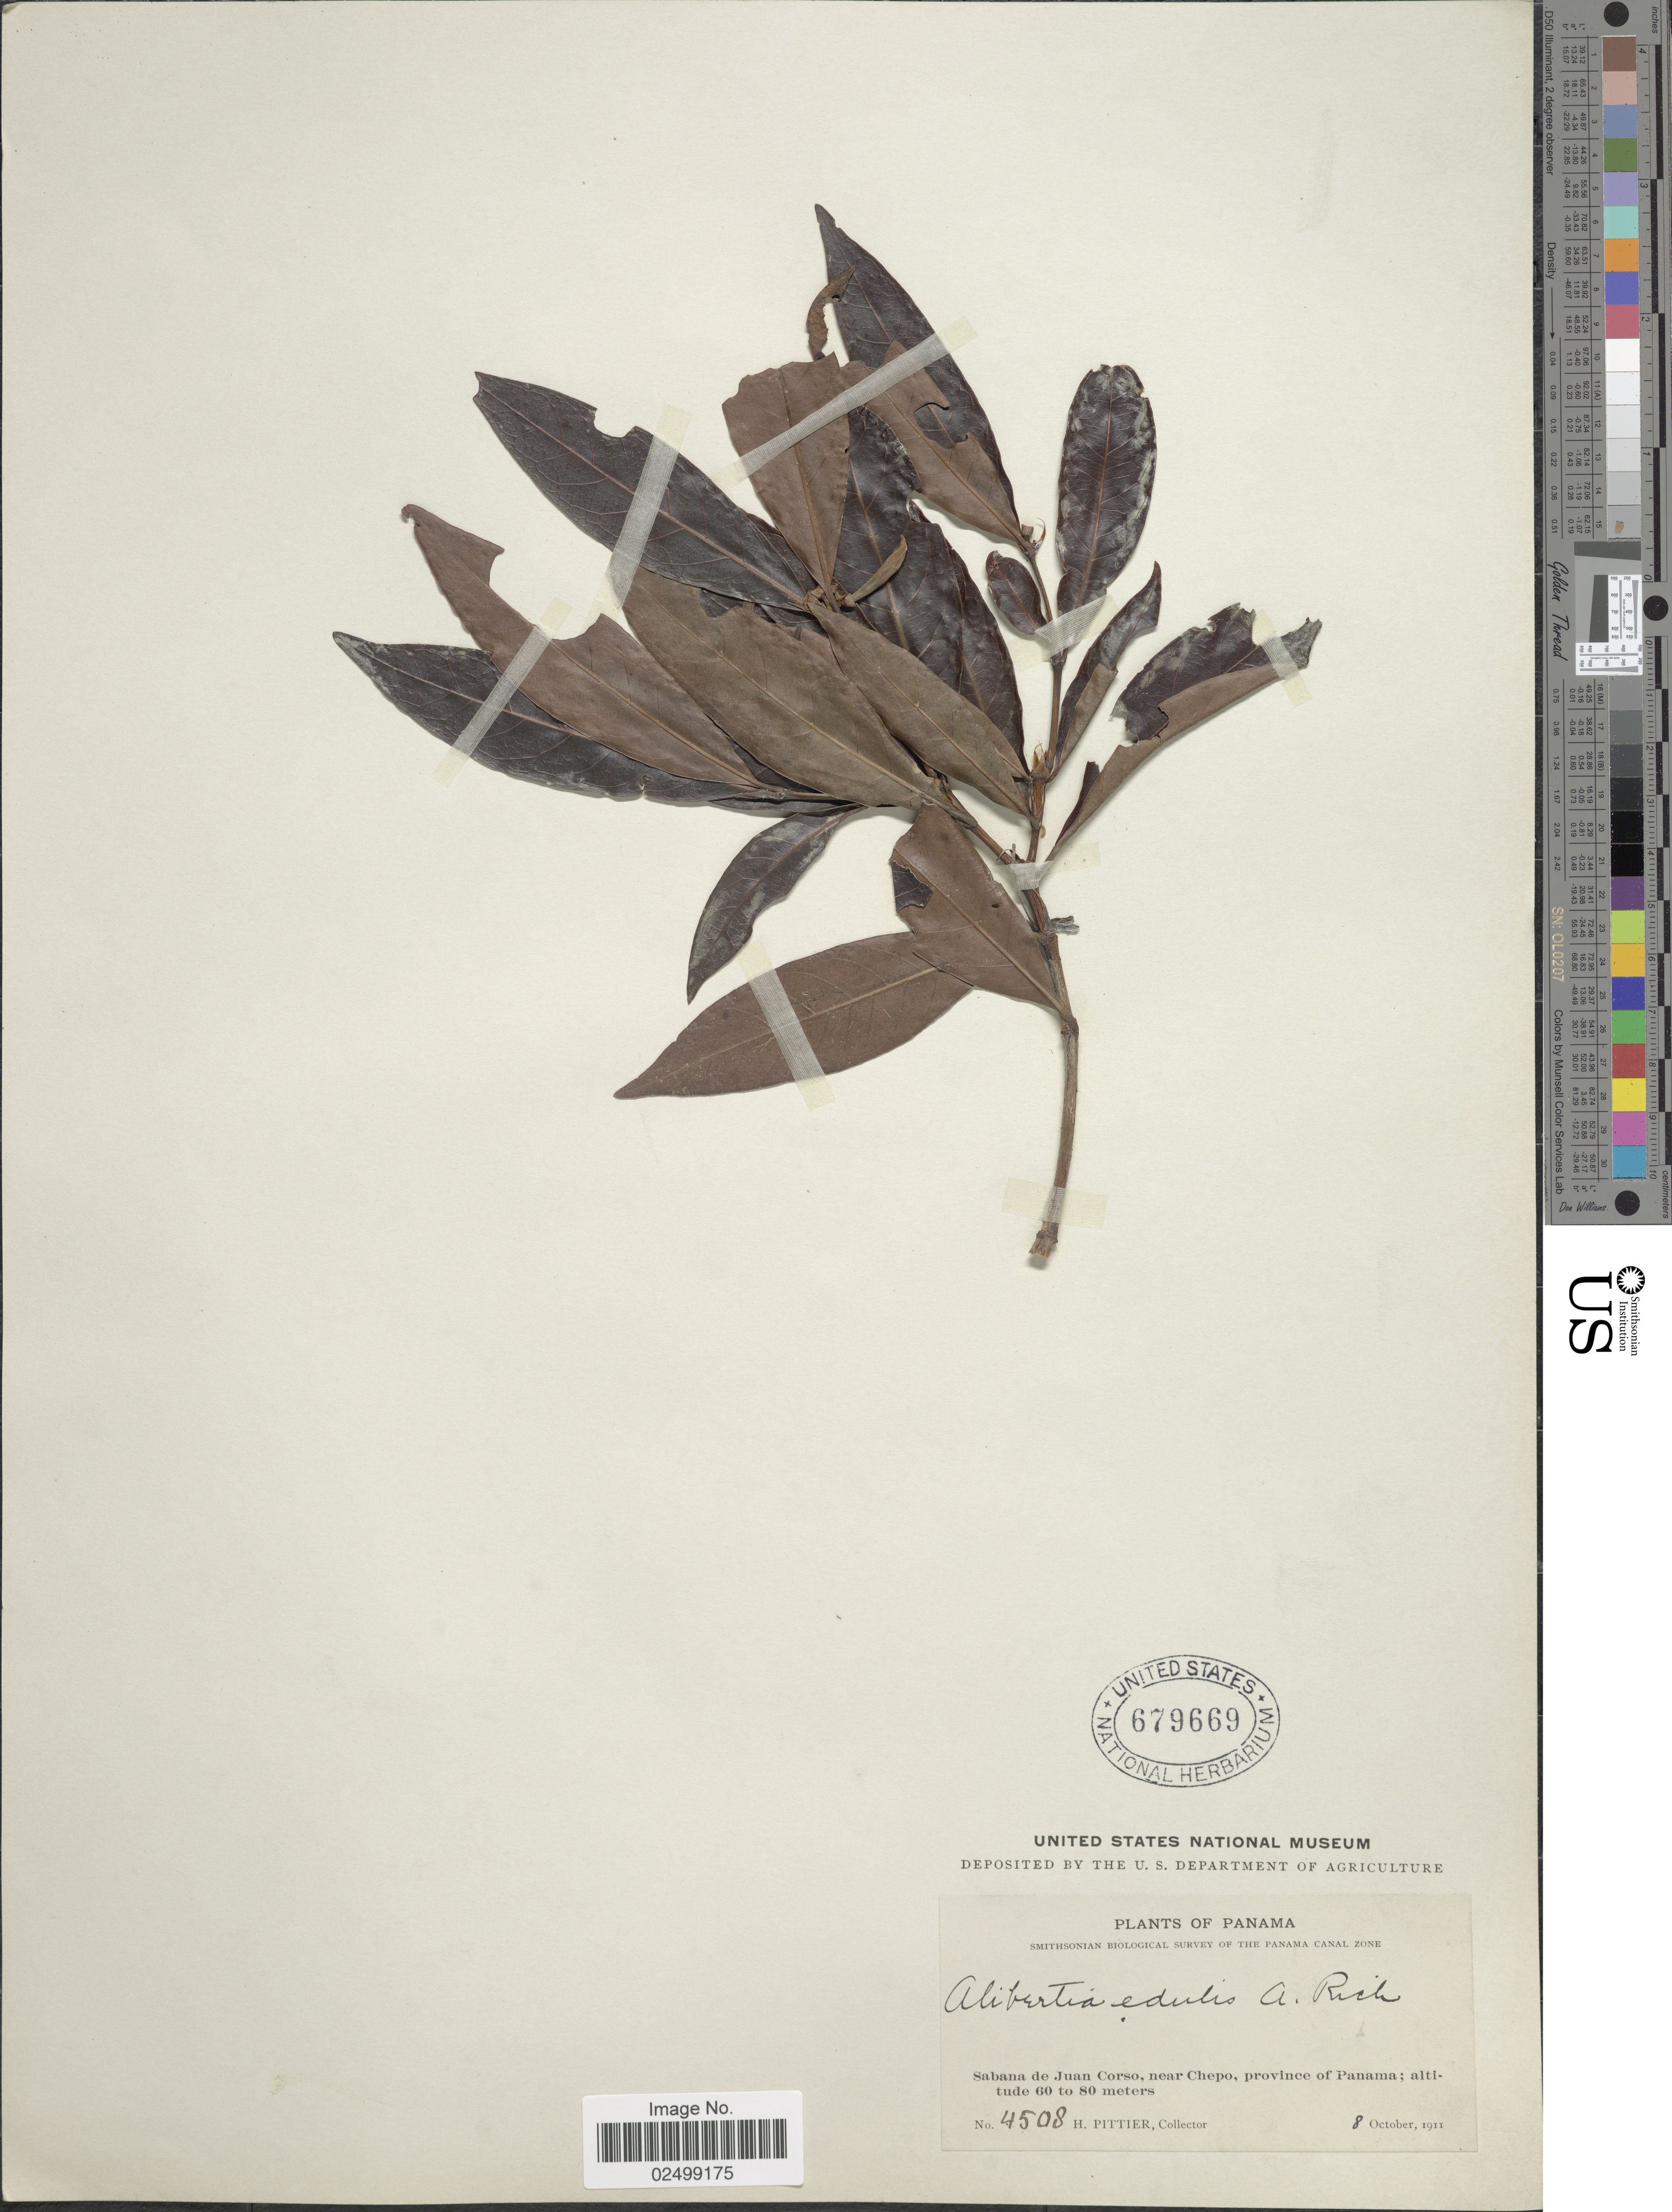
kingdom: Plantae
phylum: Tracheophyta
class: Magnoliopsida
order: Gentianales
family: Rubiaceae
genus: Alibertia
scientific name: Alibertia edulis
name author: (Rich.) A. Rich. ex DC.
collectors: H. F. Pittier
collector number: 4508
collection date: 1911-10-08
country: Panama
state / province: Panamá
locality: Sabana de Juan Corso, near Chepo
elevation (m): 60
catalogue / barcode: US 679669